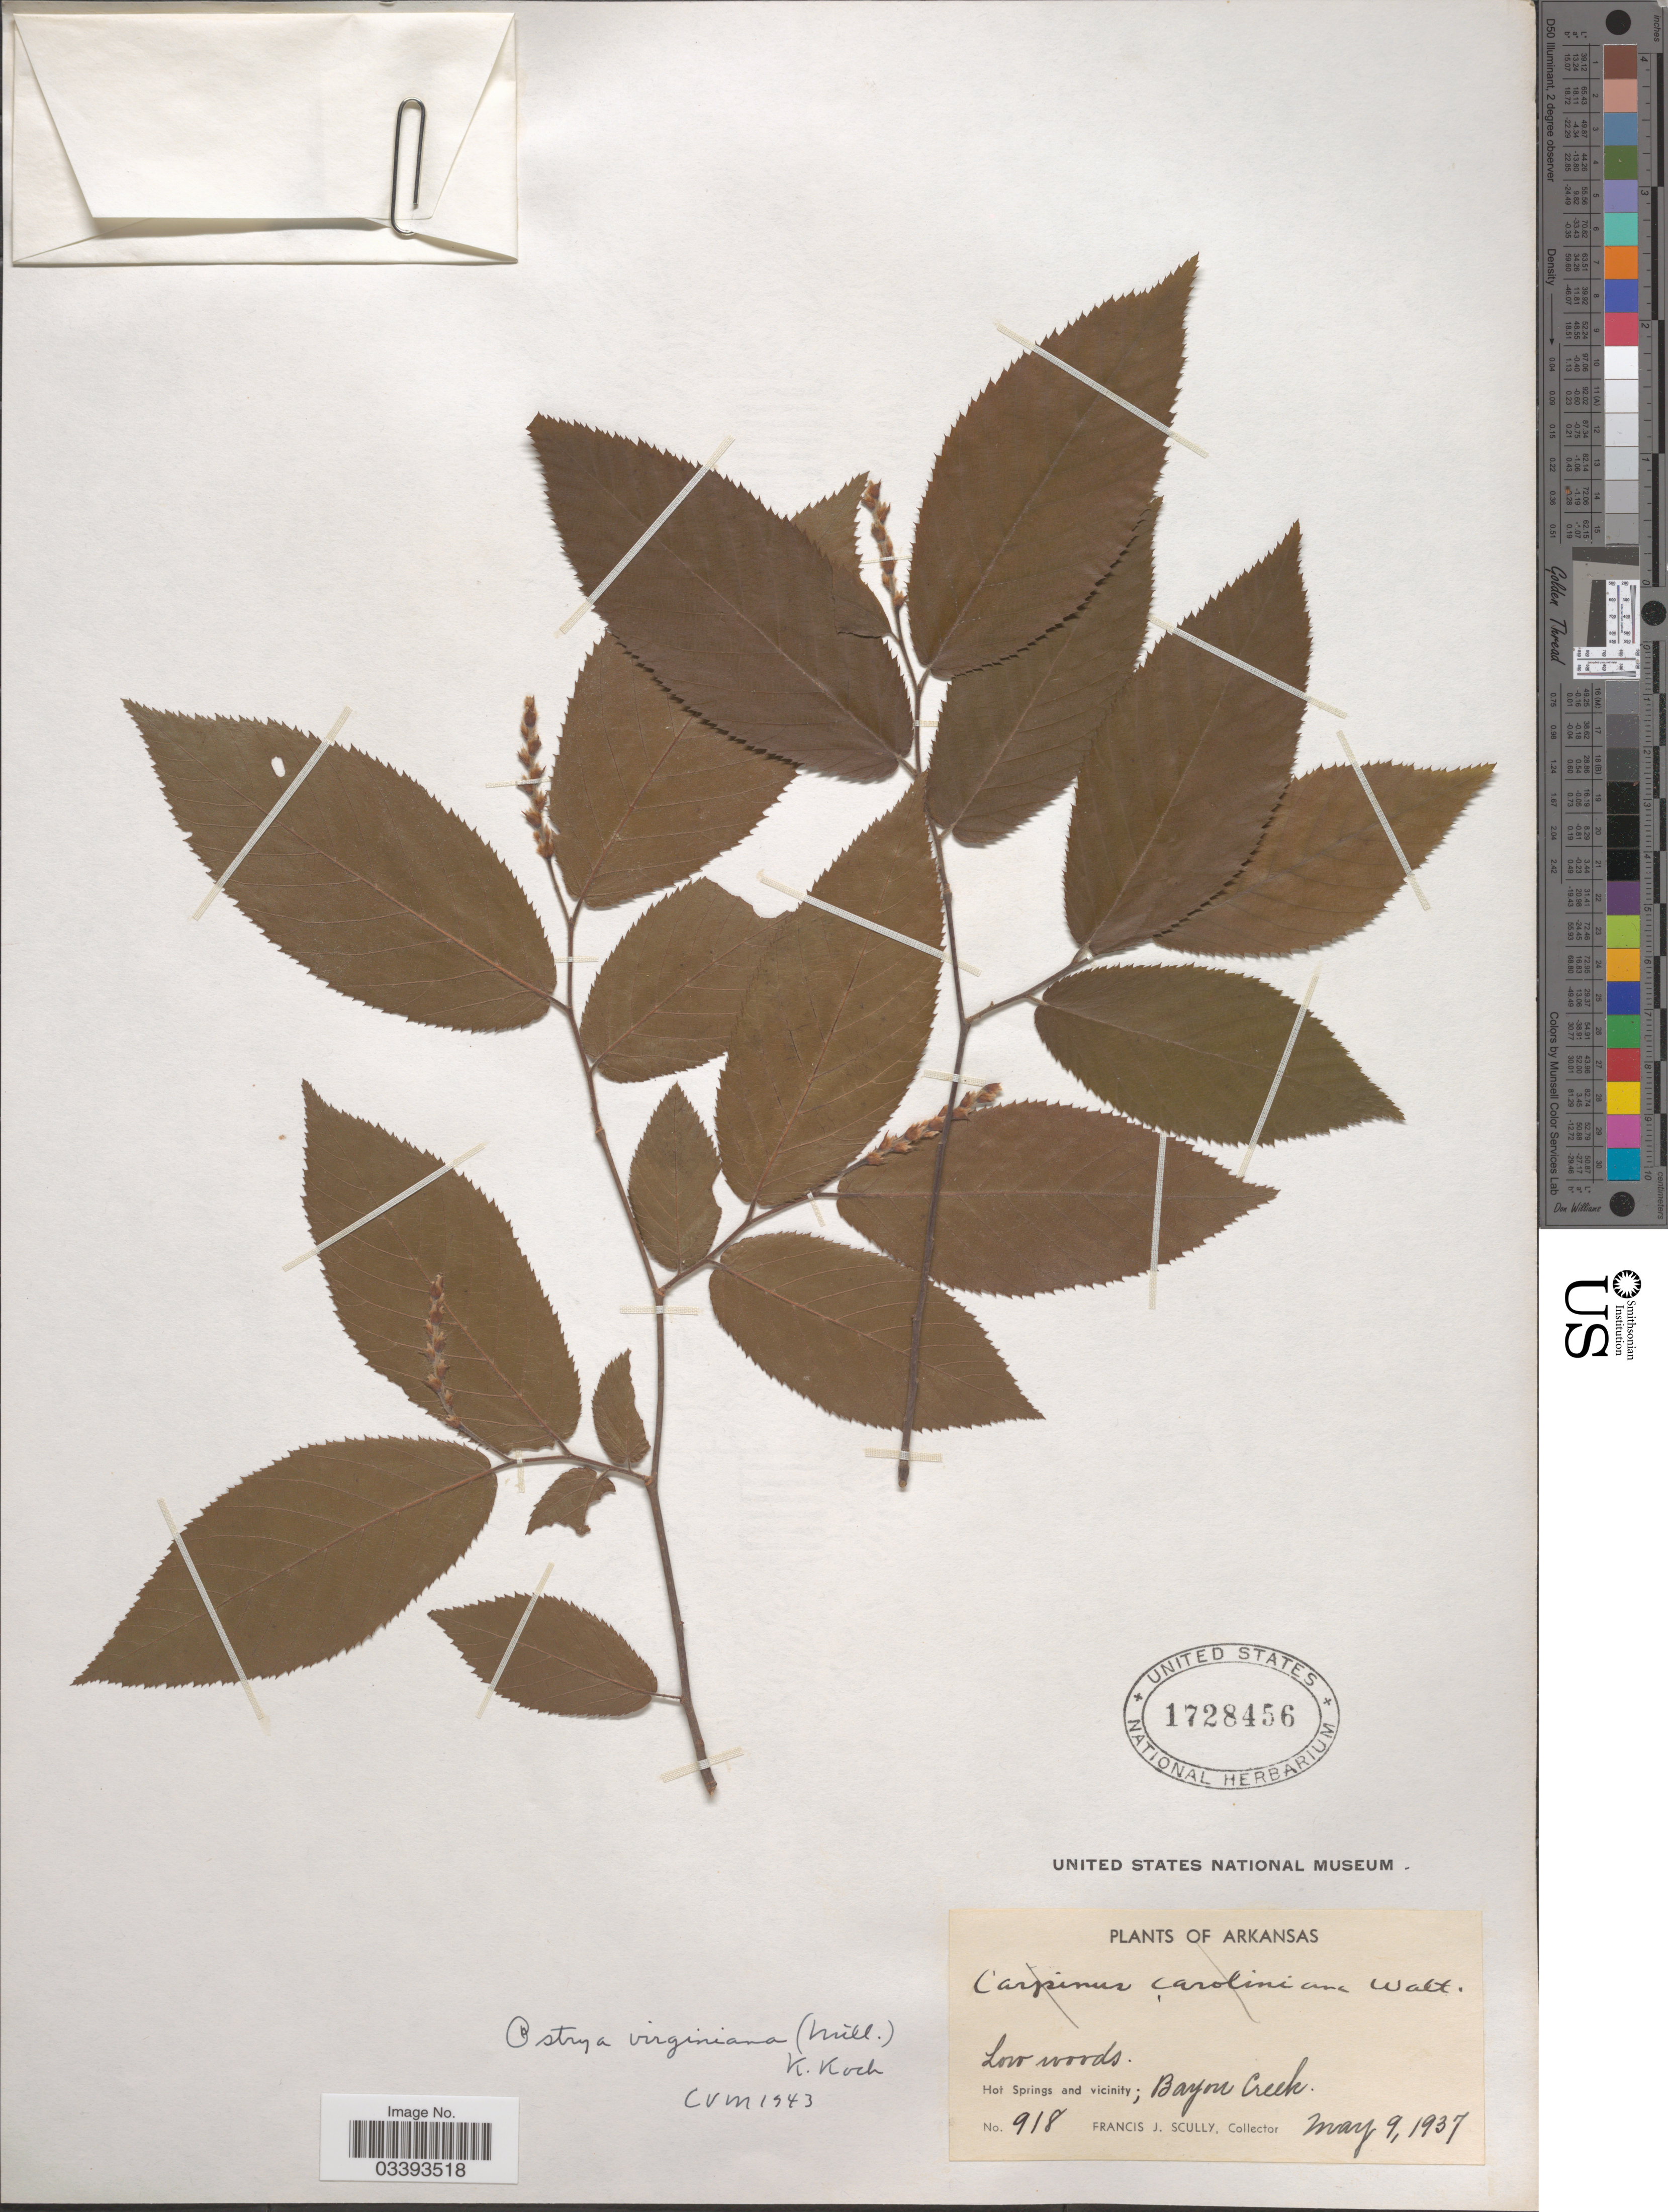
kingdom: Plantae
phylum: Tracheophyta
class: Magnoliopsida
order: Fagales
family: Betulaceae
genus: Ostrya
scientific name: Ostrya virginiana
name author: (Mill.) K. Koch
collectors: F. J. Scully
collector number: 918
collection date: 1937-05-09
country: United States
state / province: Arkansas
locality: Hot Springs and vicinity; Bayou Creek.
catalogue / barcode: US 1728456